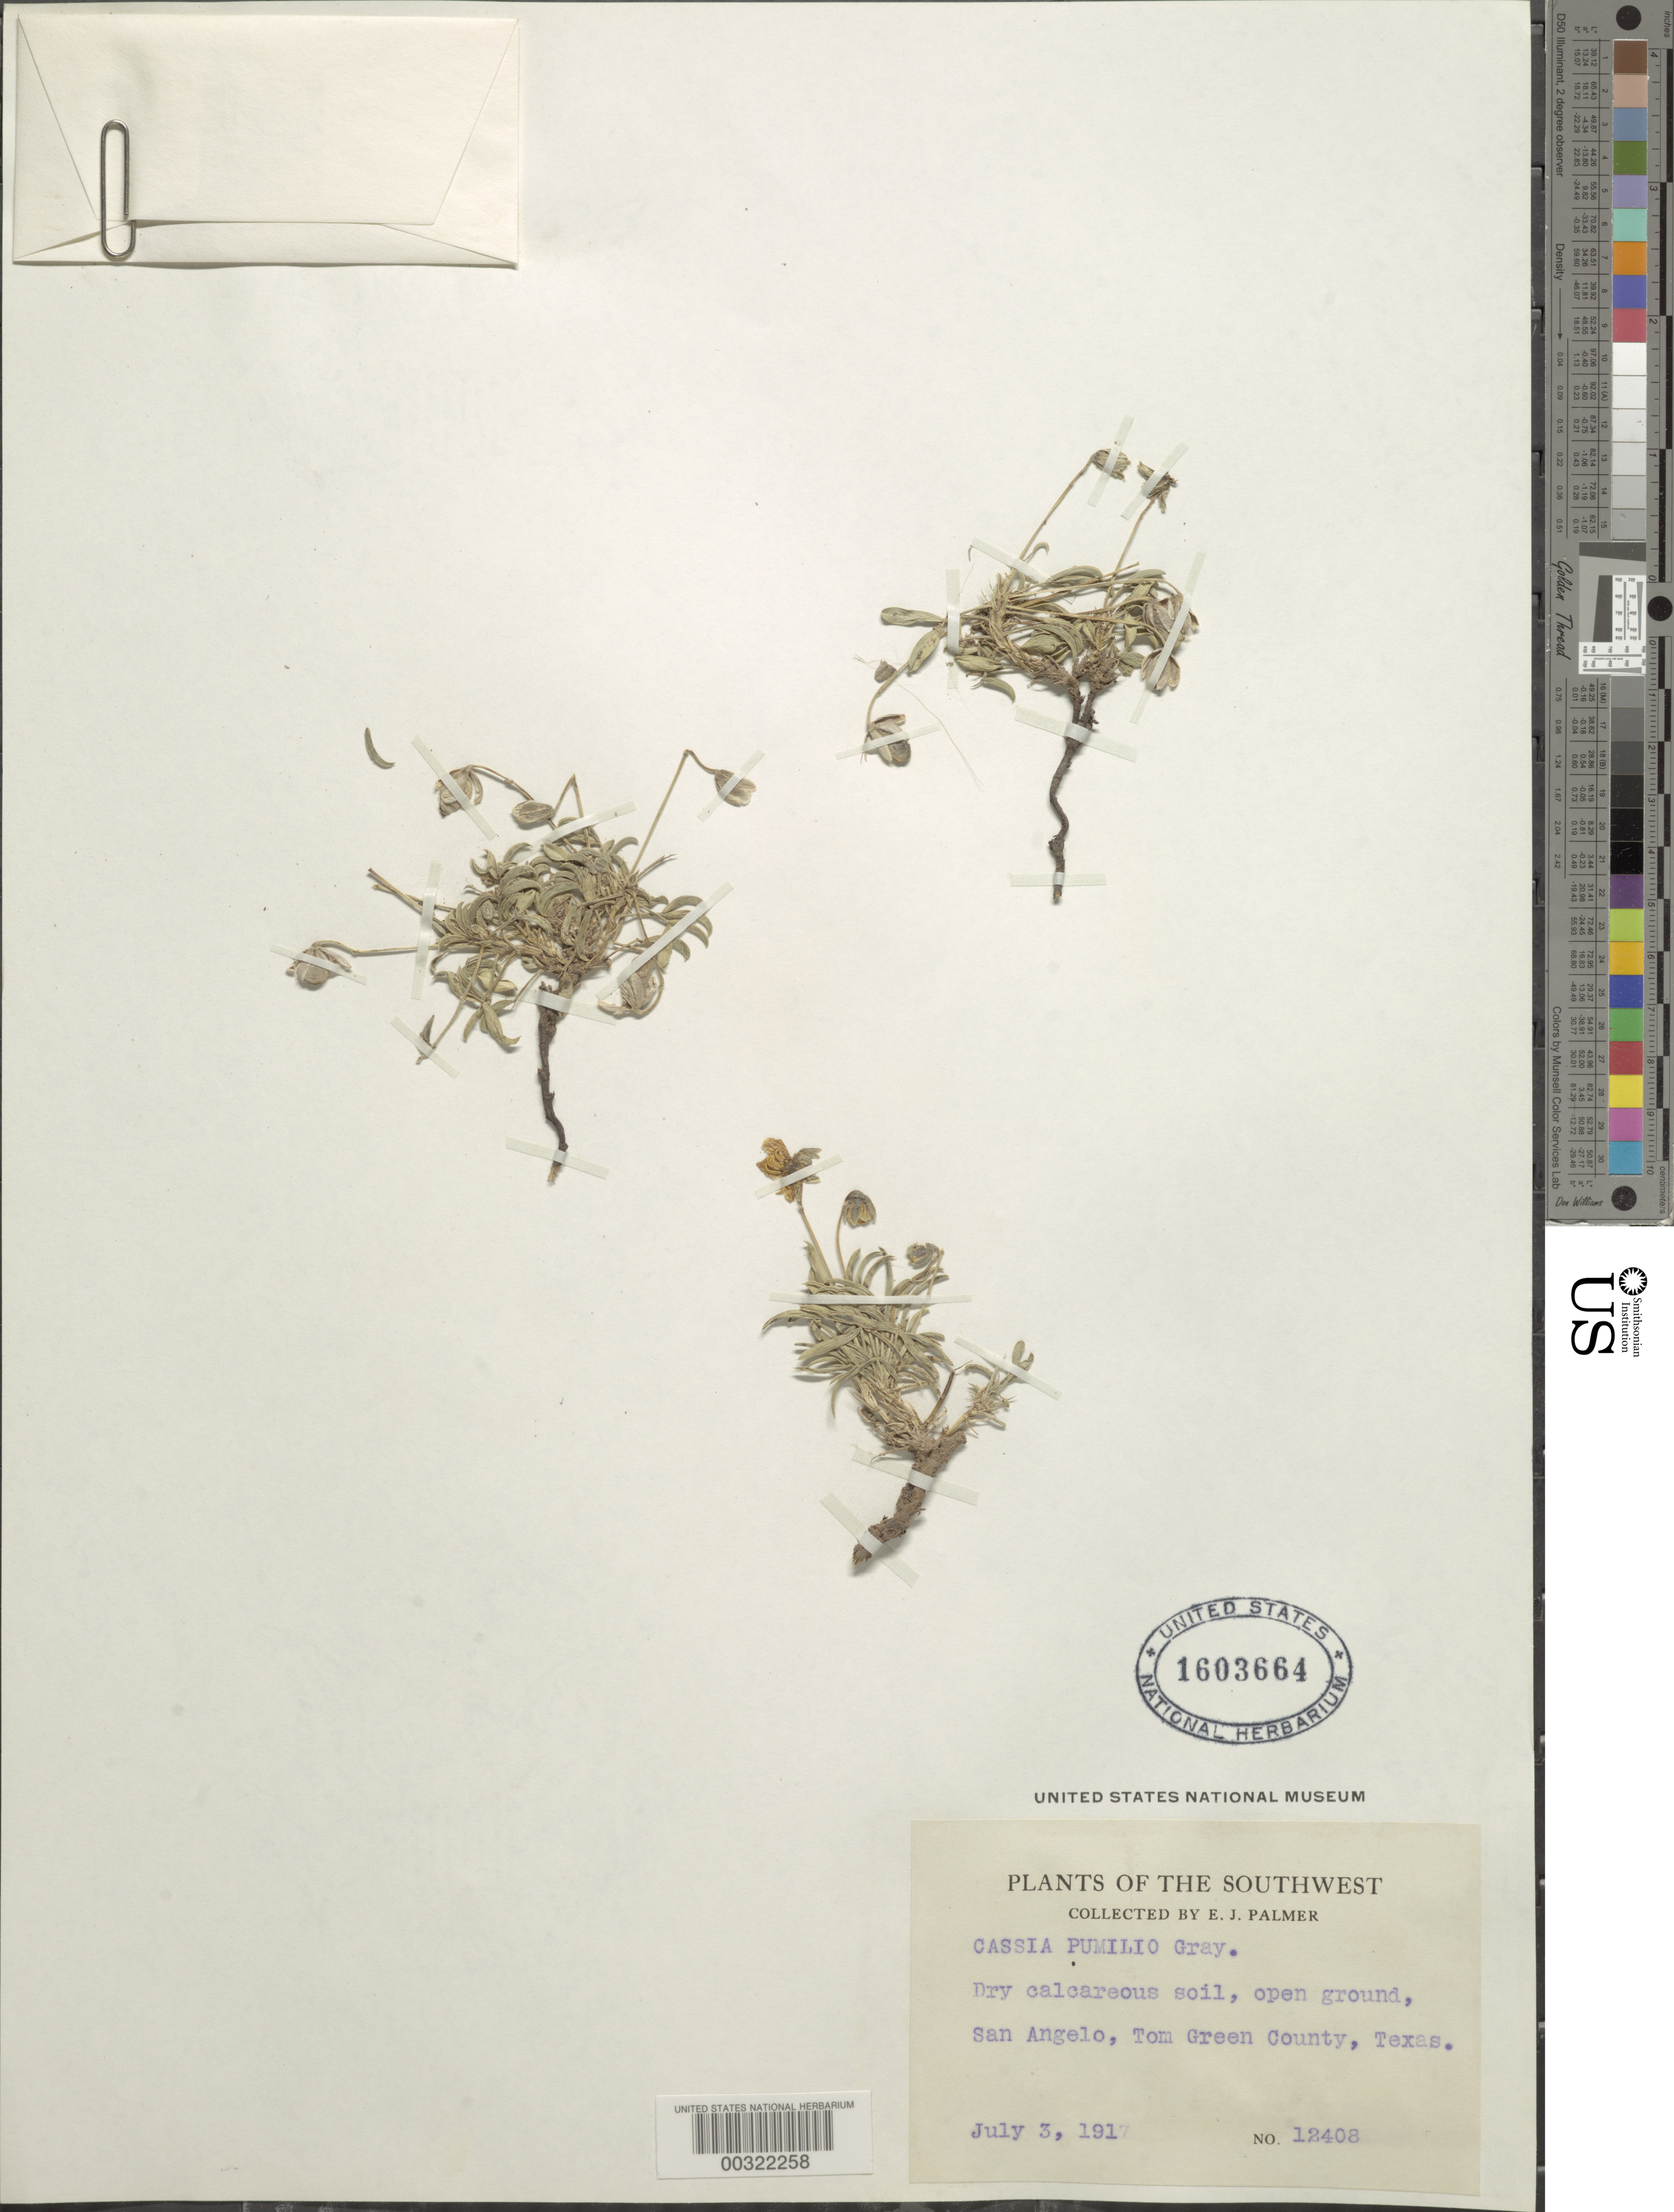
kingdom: Plantae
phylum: Tracheophyta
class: Magnoliopsida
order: Fabales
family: Fabaceae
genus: Senna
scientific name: Senna pumilio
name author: (A. Gray) H.S. Irwin & Barneby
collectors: E. J. Palmer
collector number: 12408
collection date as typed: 03 Jul 1917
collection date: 1917-07-03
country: United States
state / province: Texas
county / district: Tom Green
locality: San angelo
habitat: Dry calcareous soil, open ground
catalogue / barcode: US 1603664